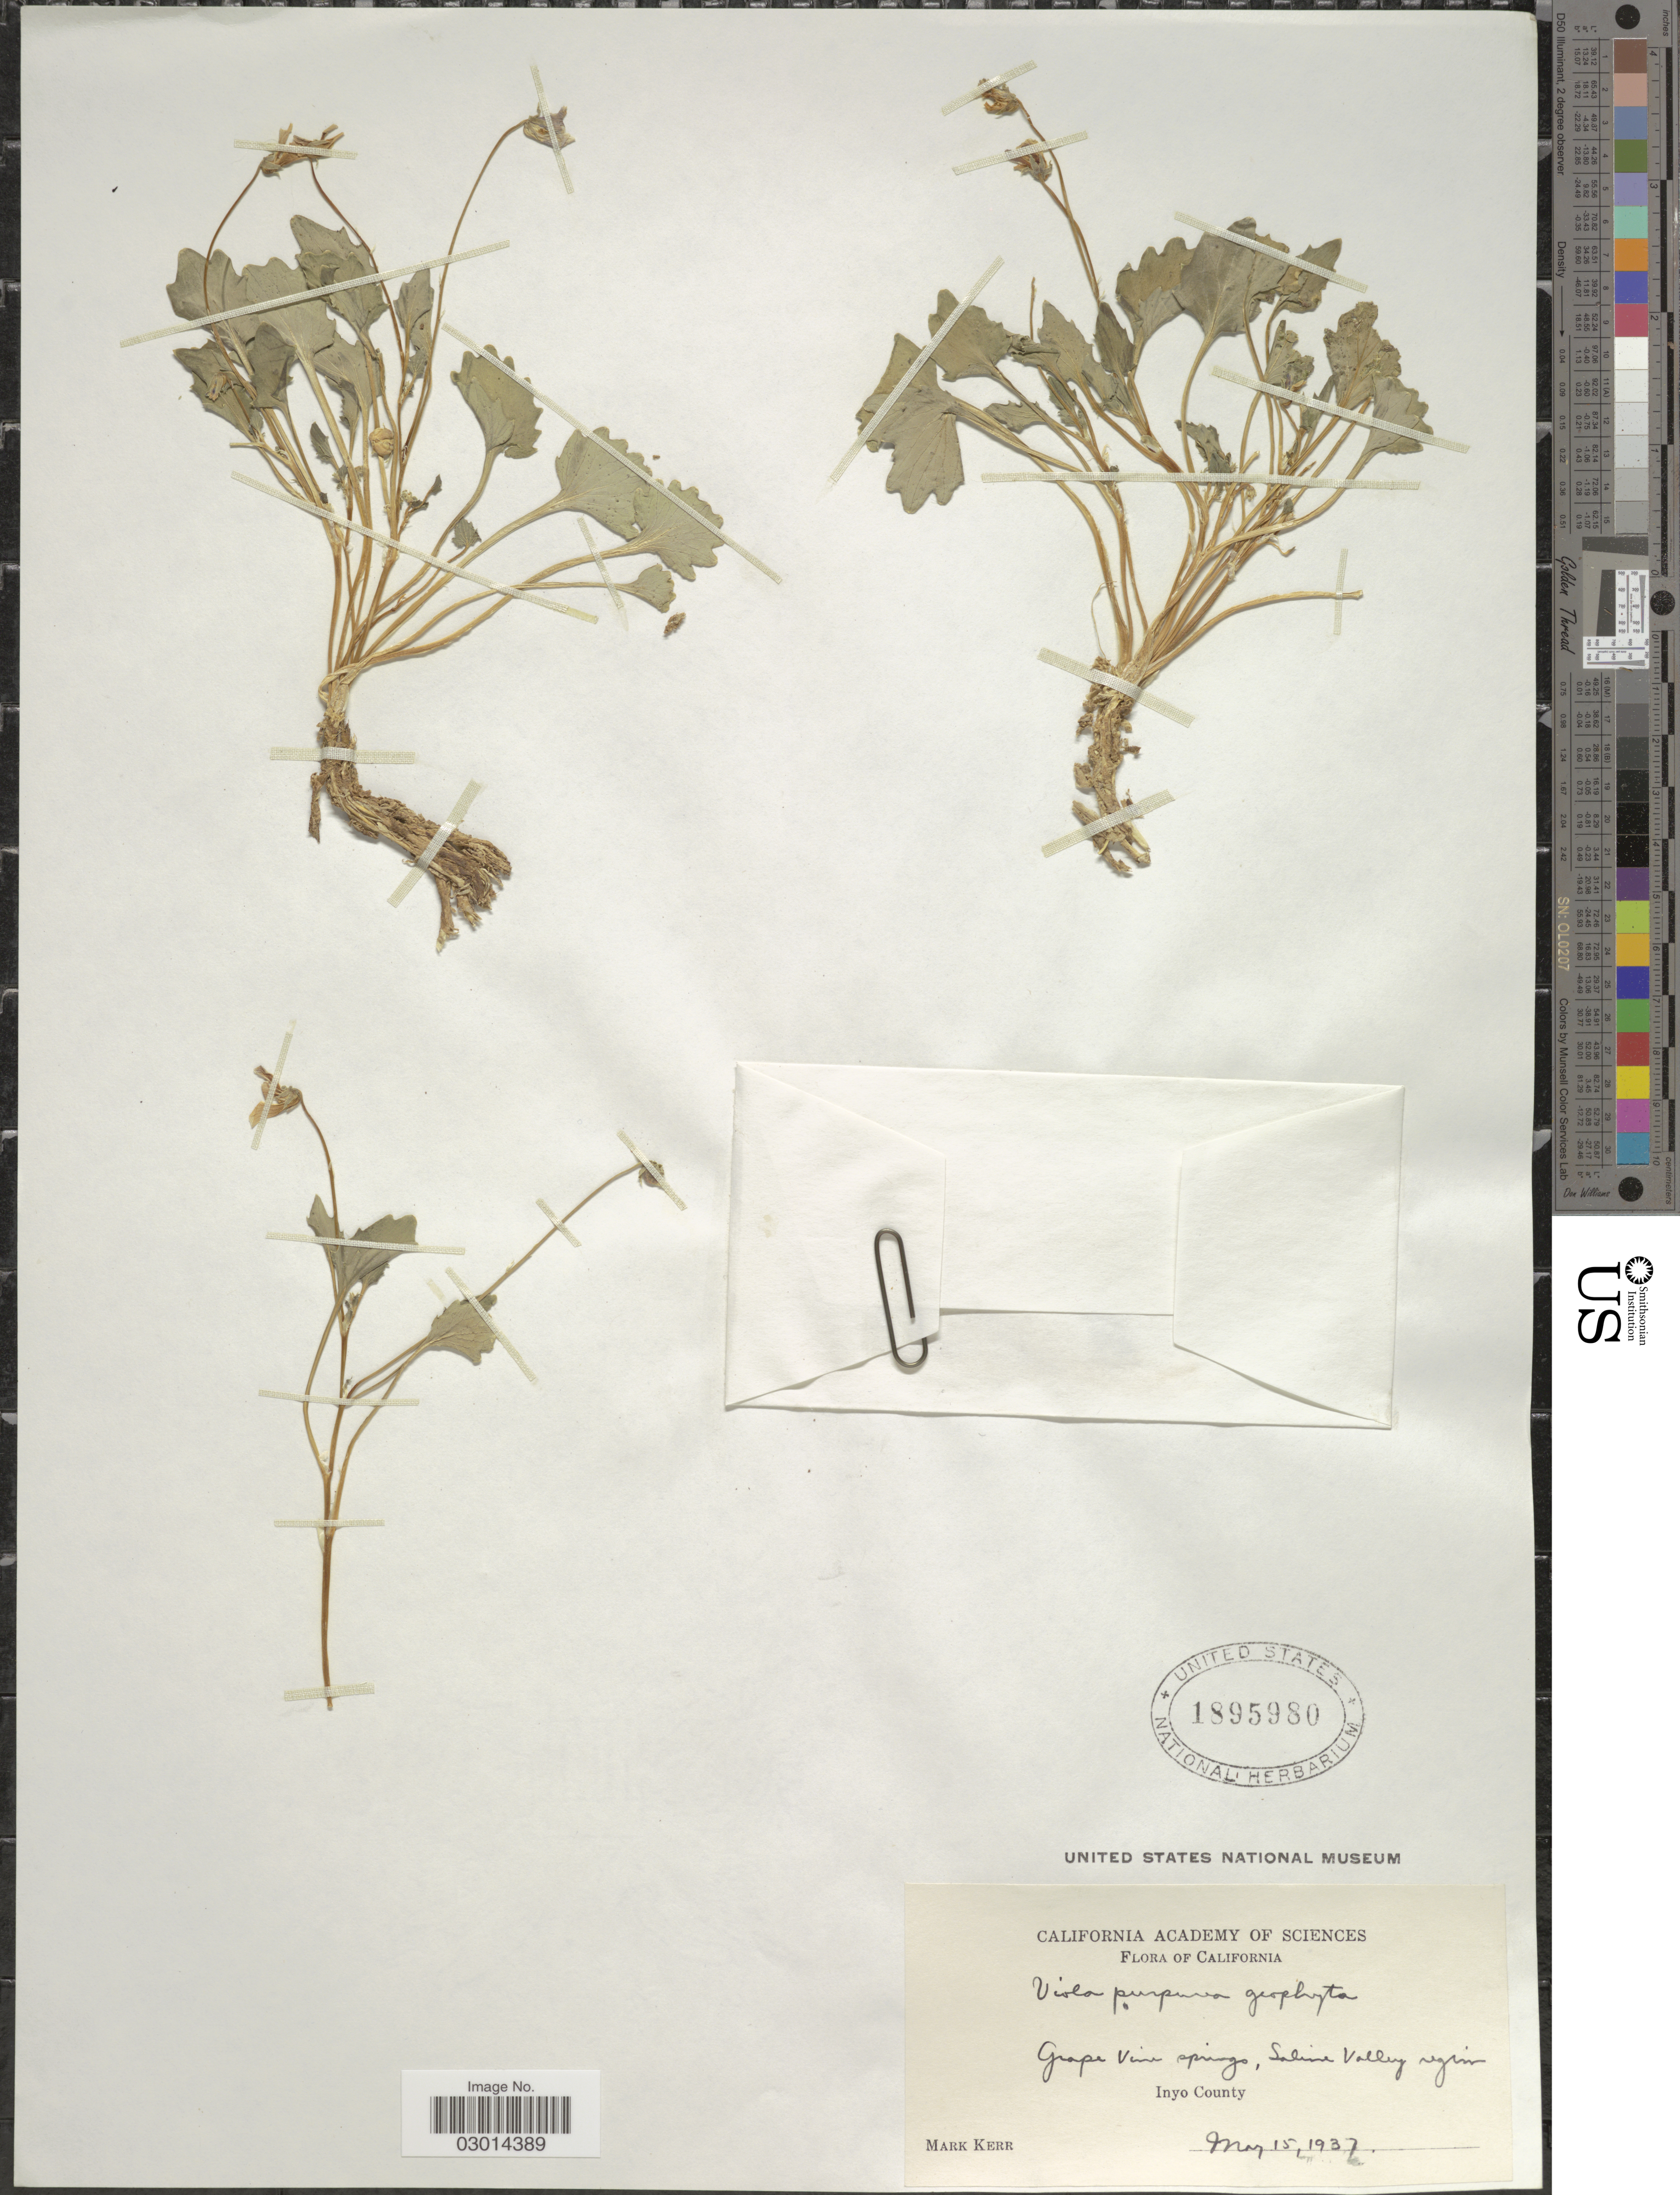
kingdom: Plantae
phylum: Tracheophyta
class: Magnoliopsida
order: Malpighiales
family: Violaceae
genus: Viola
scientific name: Viola purpurea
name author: Kellogg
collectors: M. Kerr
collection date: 1937-05-15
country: United States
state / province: California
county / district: Inyo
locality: Grape Vine springs, Saline Valley region, Inyo County.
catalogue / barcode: US 1895980